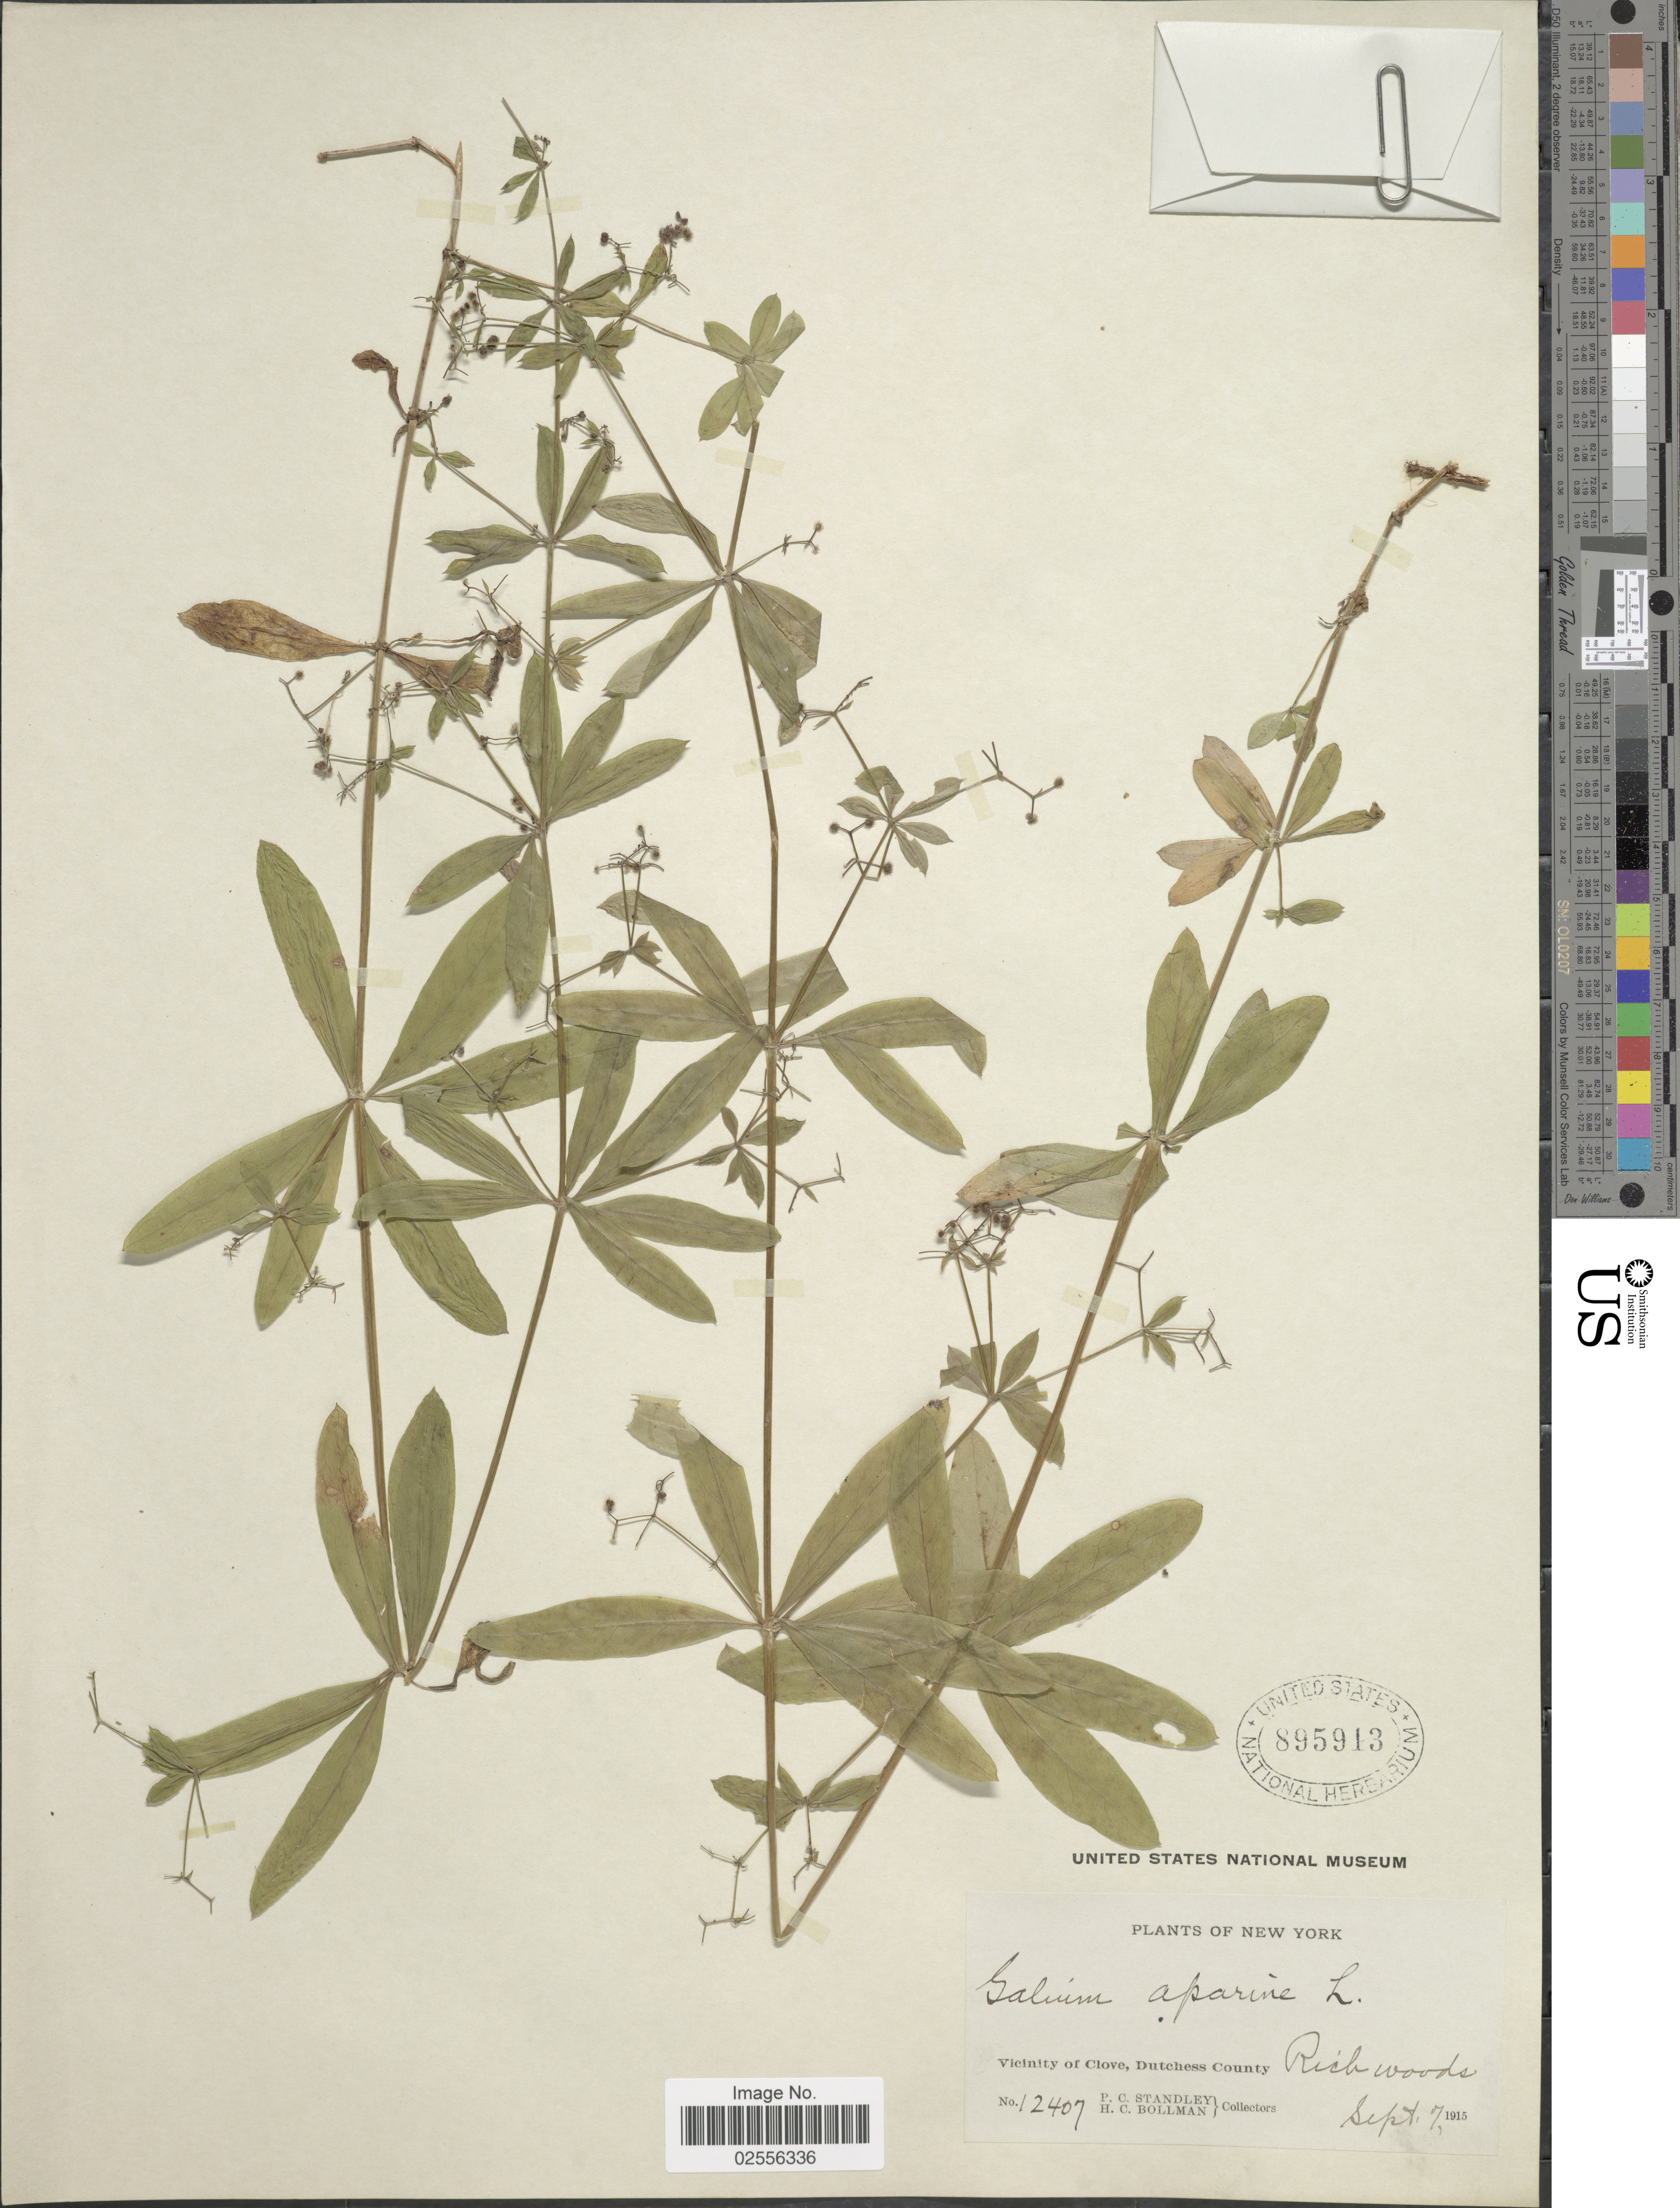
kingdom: Plantae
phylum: Tracheophyta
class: Magnoliopsida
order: Gentianales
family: Rubiaceae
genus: Galium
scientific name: Galium aparine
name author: L.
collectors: P. C. Standley & H. C. Bollman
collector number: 12407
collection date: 1915-09-07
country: United States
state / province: New York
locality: Vicinity of Clove, Dutchess County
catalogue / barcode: US 895913